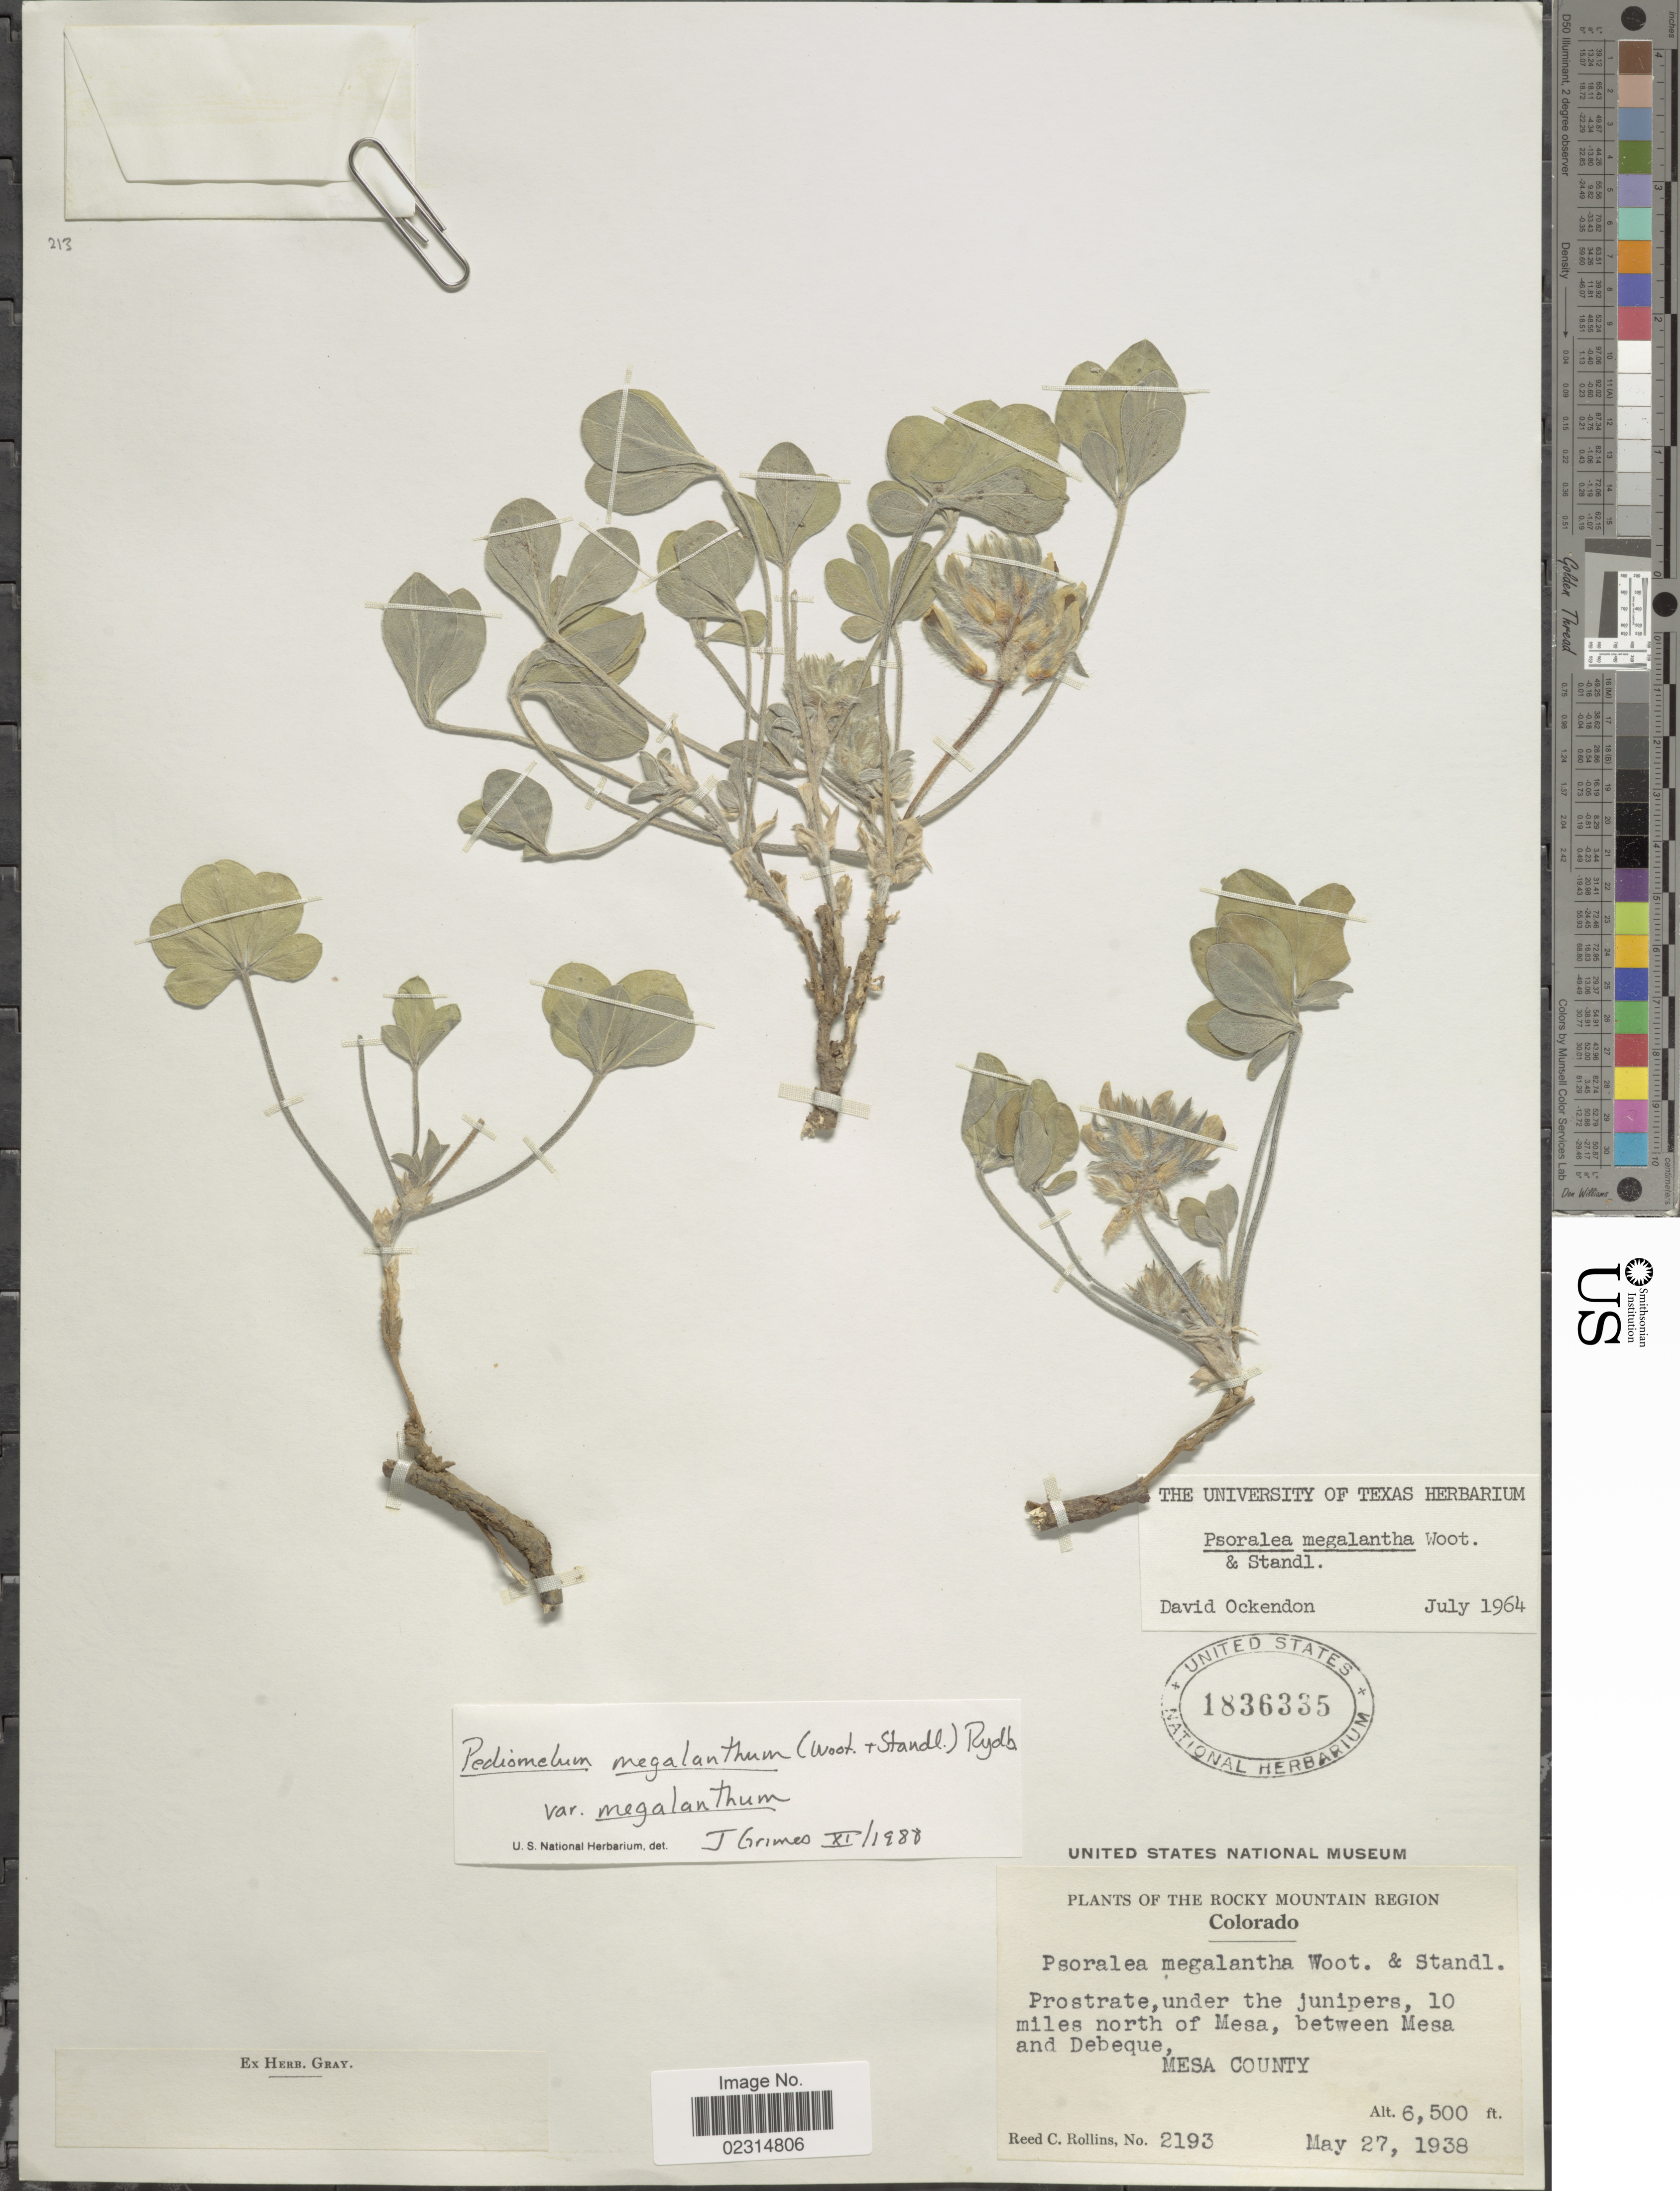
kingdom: Plantae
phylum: Tracheophyta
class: Magnoliopsida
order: Fabales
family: Fabaceae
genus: Pediomelum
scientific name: Pediomelum megalanthum var. megalanthum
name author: (Wooton & Standl.) Rydb.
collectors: R. C. Rollins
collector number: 2193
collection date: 1938-05-27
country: United States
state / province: Colorado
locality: The Rocky Mountain Region, Prostrate, under the junipers, 10 miles north of Mesa, between Mesa and Debeque, Mesa County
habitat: under the junipers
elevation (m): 1981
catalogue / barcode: US 1836335